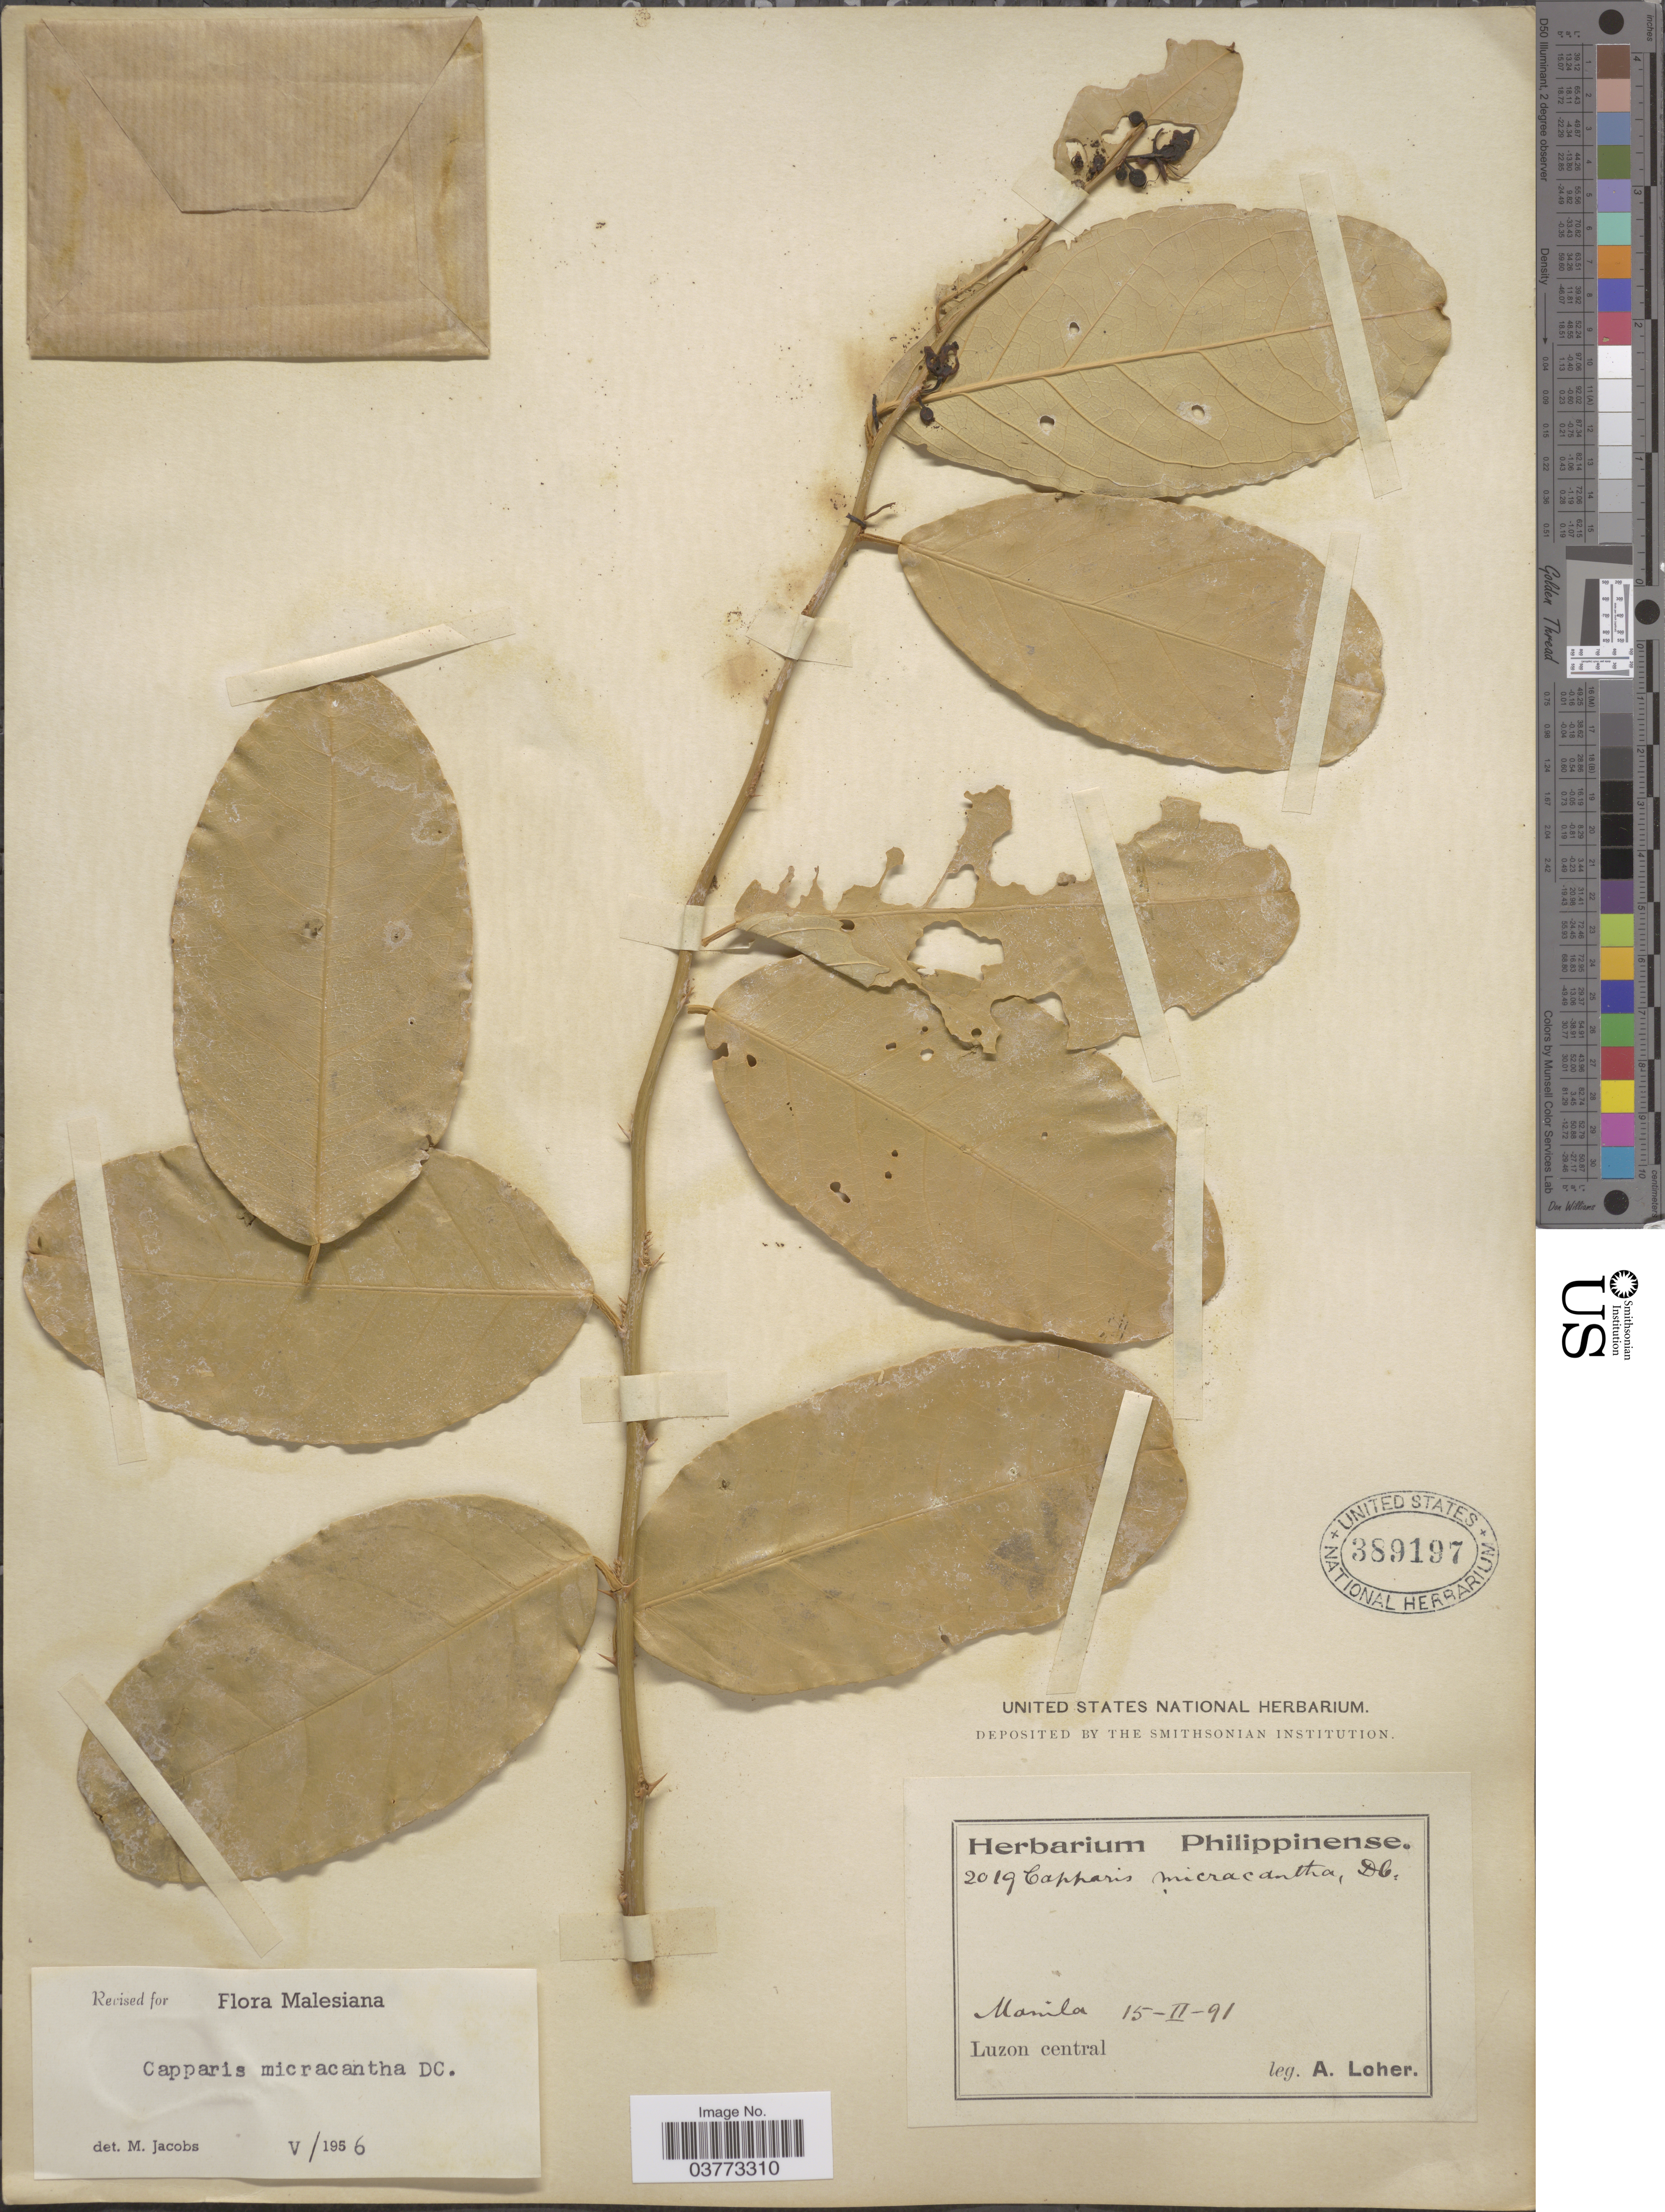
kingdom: Plantae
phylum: Tracheophyta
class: Magnoliopsida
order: Brassicales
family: Capparaceae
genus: Capparis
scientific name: Capparis micrantha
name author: A. Rich.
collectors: A. Loher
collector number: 2019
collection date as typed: Transcribed d/m/y: 15/2/91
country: Philippines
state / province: Central Luzon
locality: Manila. Luzon Central.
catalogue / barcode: US 389197